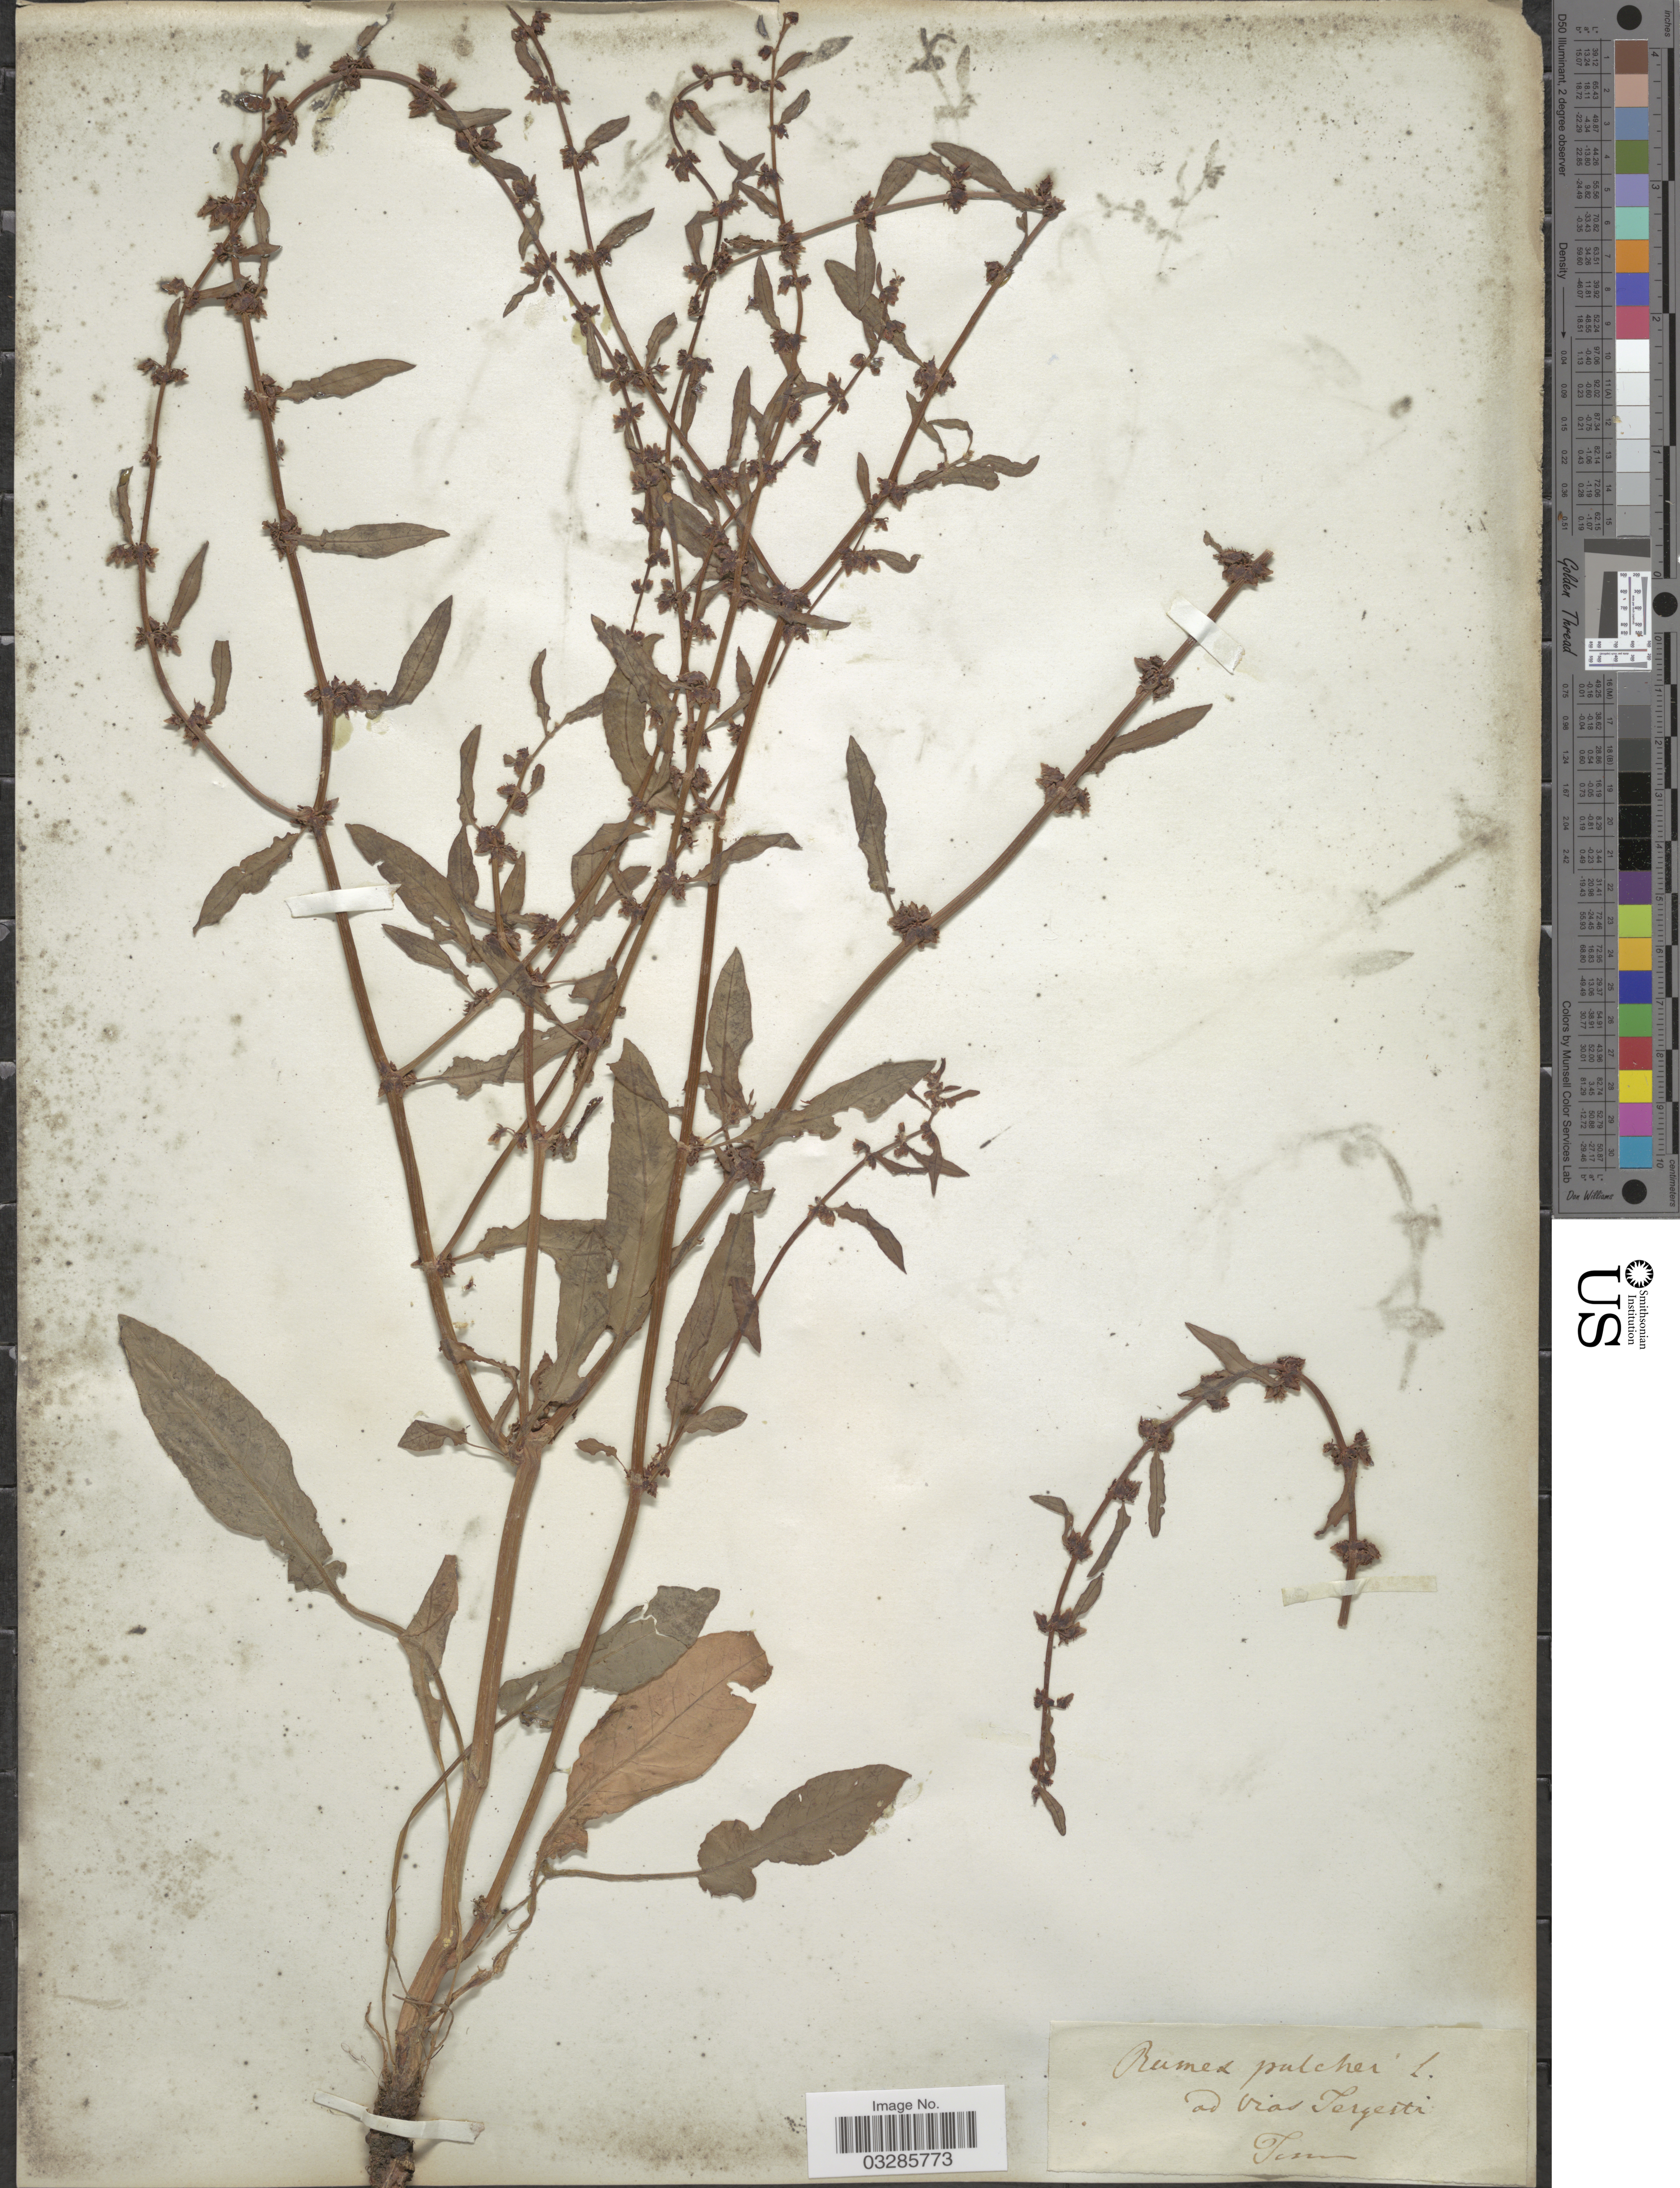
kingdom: Plantae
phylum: Tracheophyta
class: Magnoliopsida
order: Caryophyllales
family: Polygonaceae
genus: Rumex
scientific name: Rumex pulcher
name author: L.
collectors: Temu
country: Italy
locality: Ad vias Tergesti.